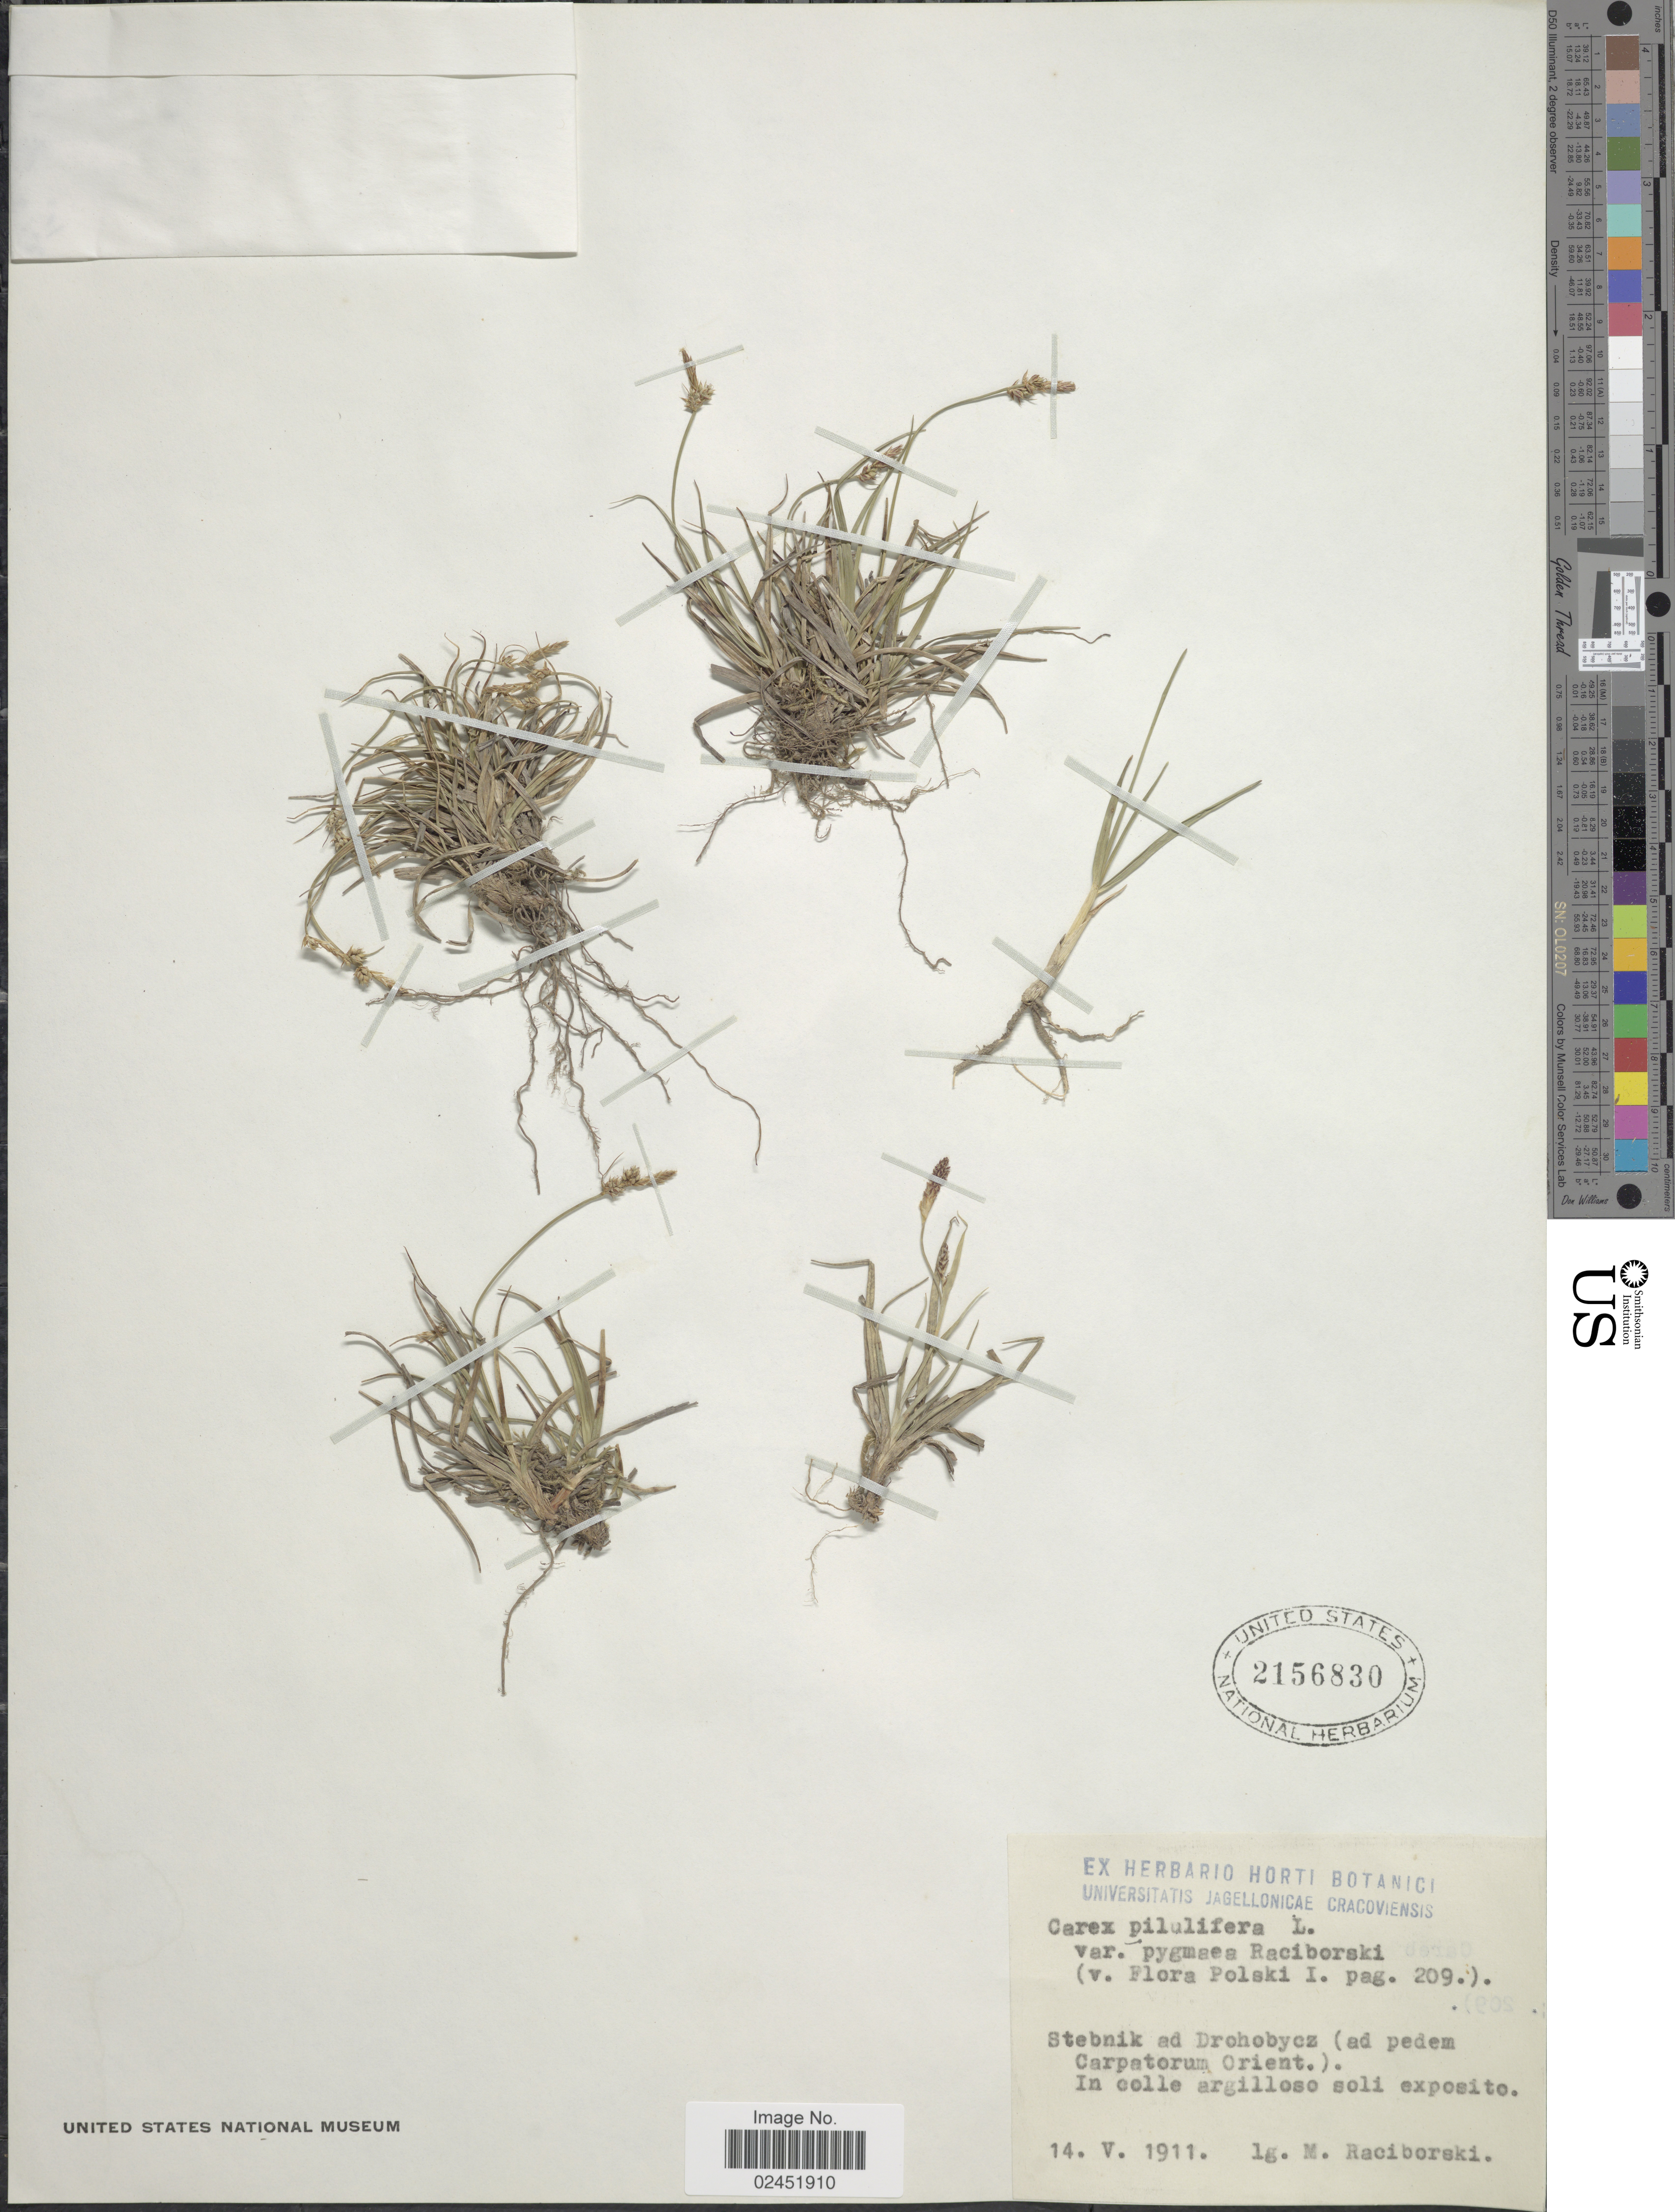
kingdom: Plantae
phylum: Tracheophyta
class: Liliopsida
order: Poales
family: Cyperaceae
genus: Carex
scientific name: Carex pilulifera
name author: L.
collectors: M. Raciborski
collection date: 1911-05-14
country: Poland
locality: Stebnik ad Drohobycz (ad pedem Carpotorum Orient), In colle argilloso soli exposito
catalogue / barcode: US 2156830